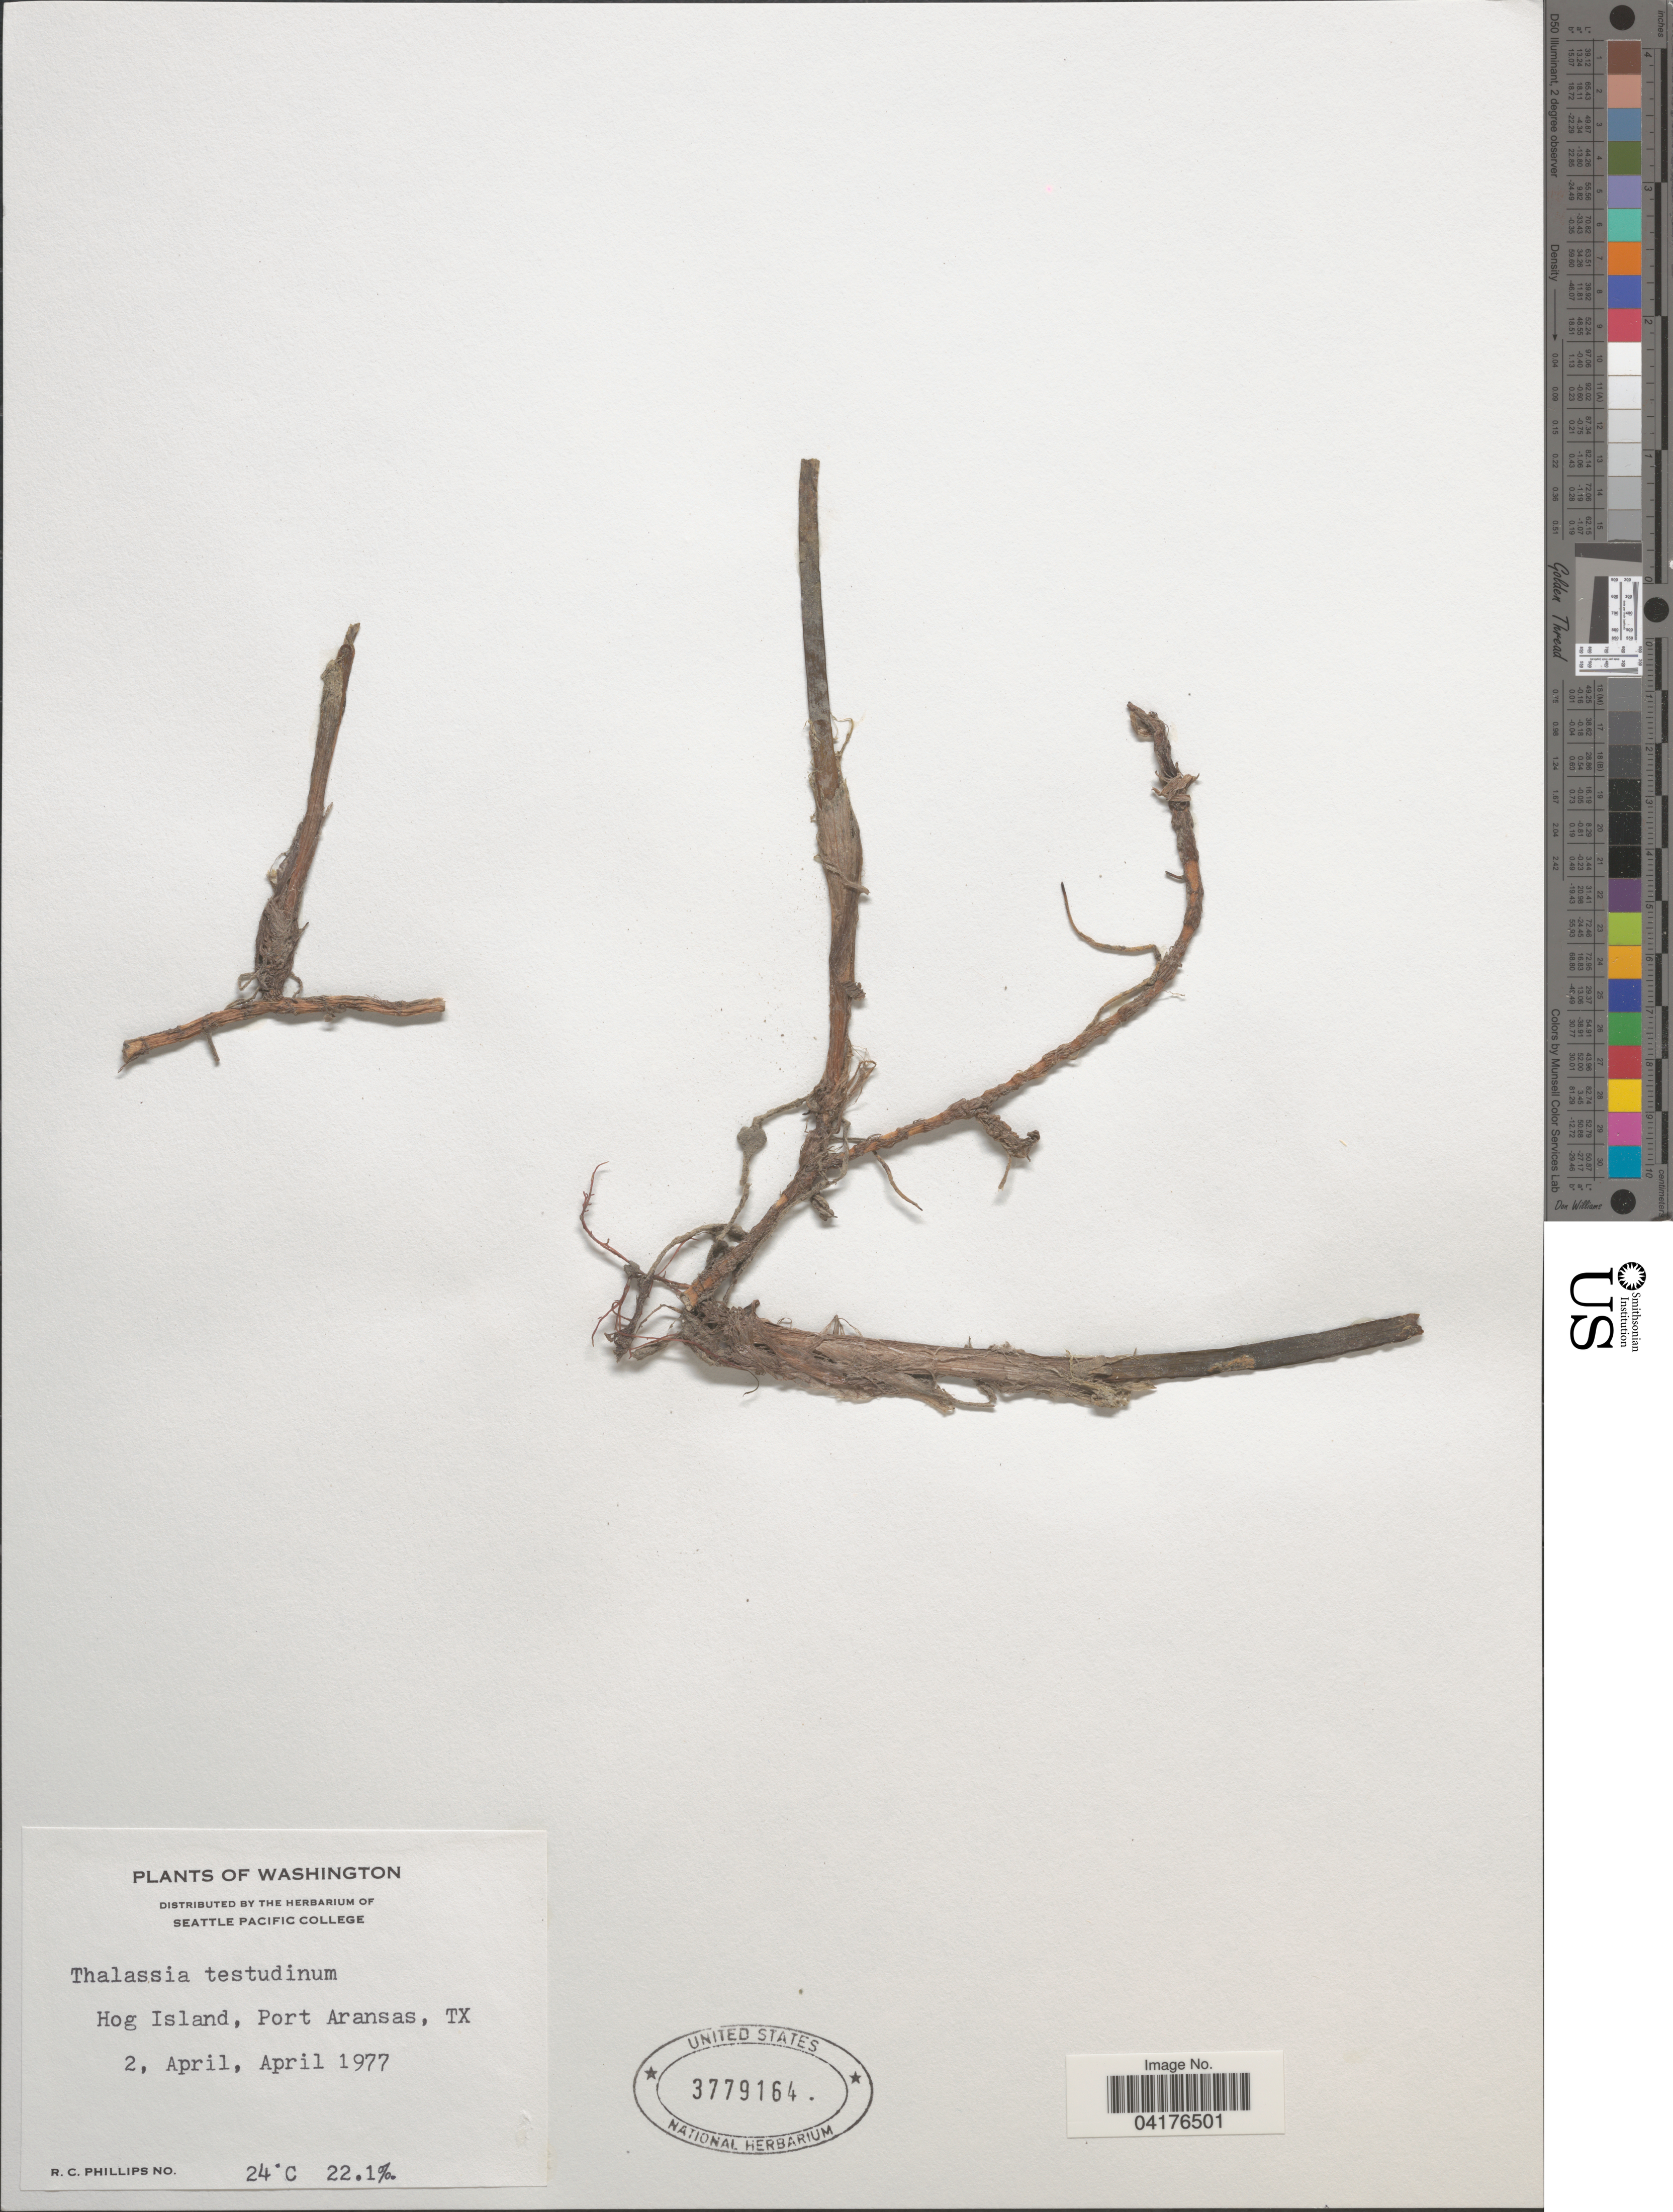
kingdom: Plantae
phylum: Tracheophyta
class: Liliopsida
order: Alismatales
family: Hydrocharitaceae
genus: Thalassia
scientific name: Thalassia testudinum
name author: Banks & Sol. ex K.D. Koenig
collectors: R. C. Phillips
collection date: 1977-04-02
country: United States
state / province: Texas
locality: Hog Island, Port Aransas, TX.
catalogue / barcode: US 3779164